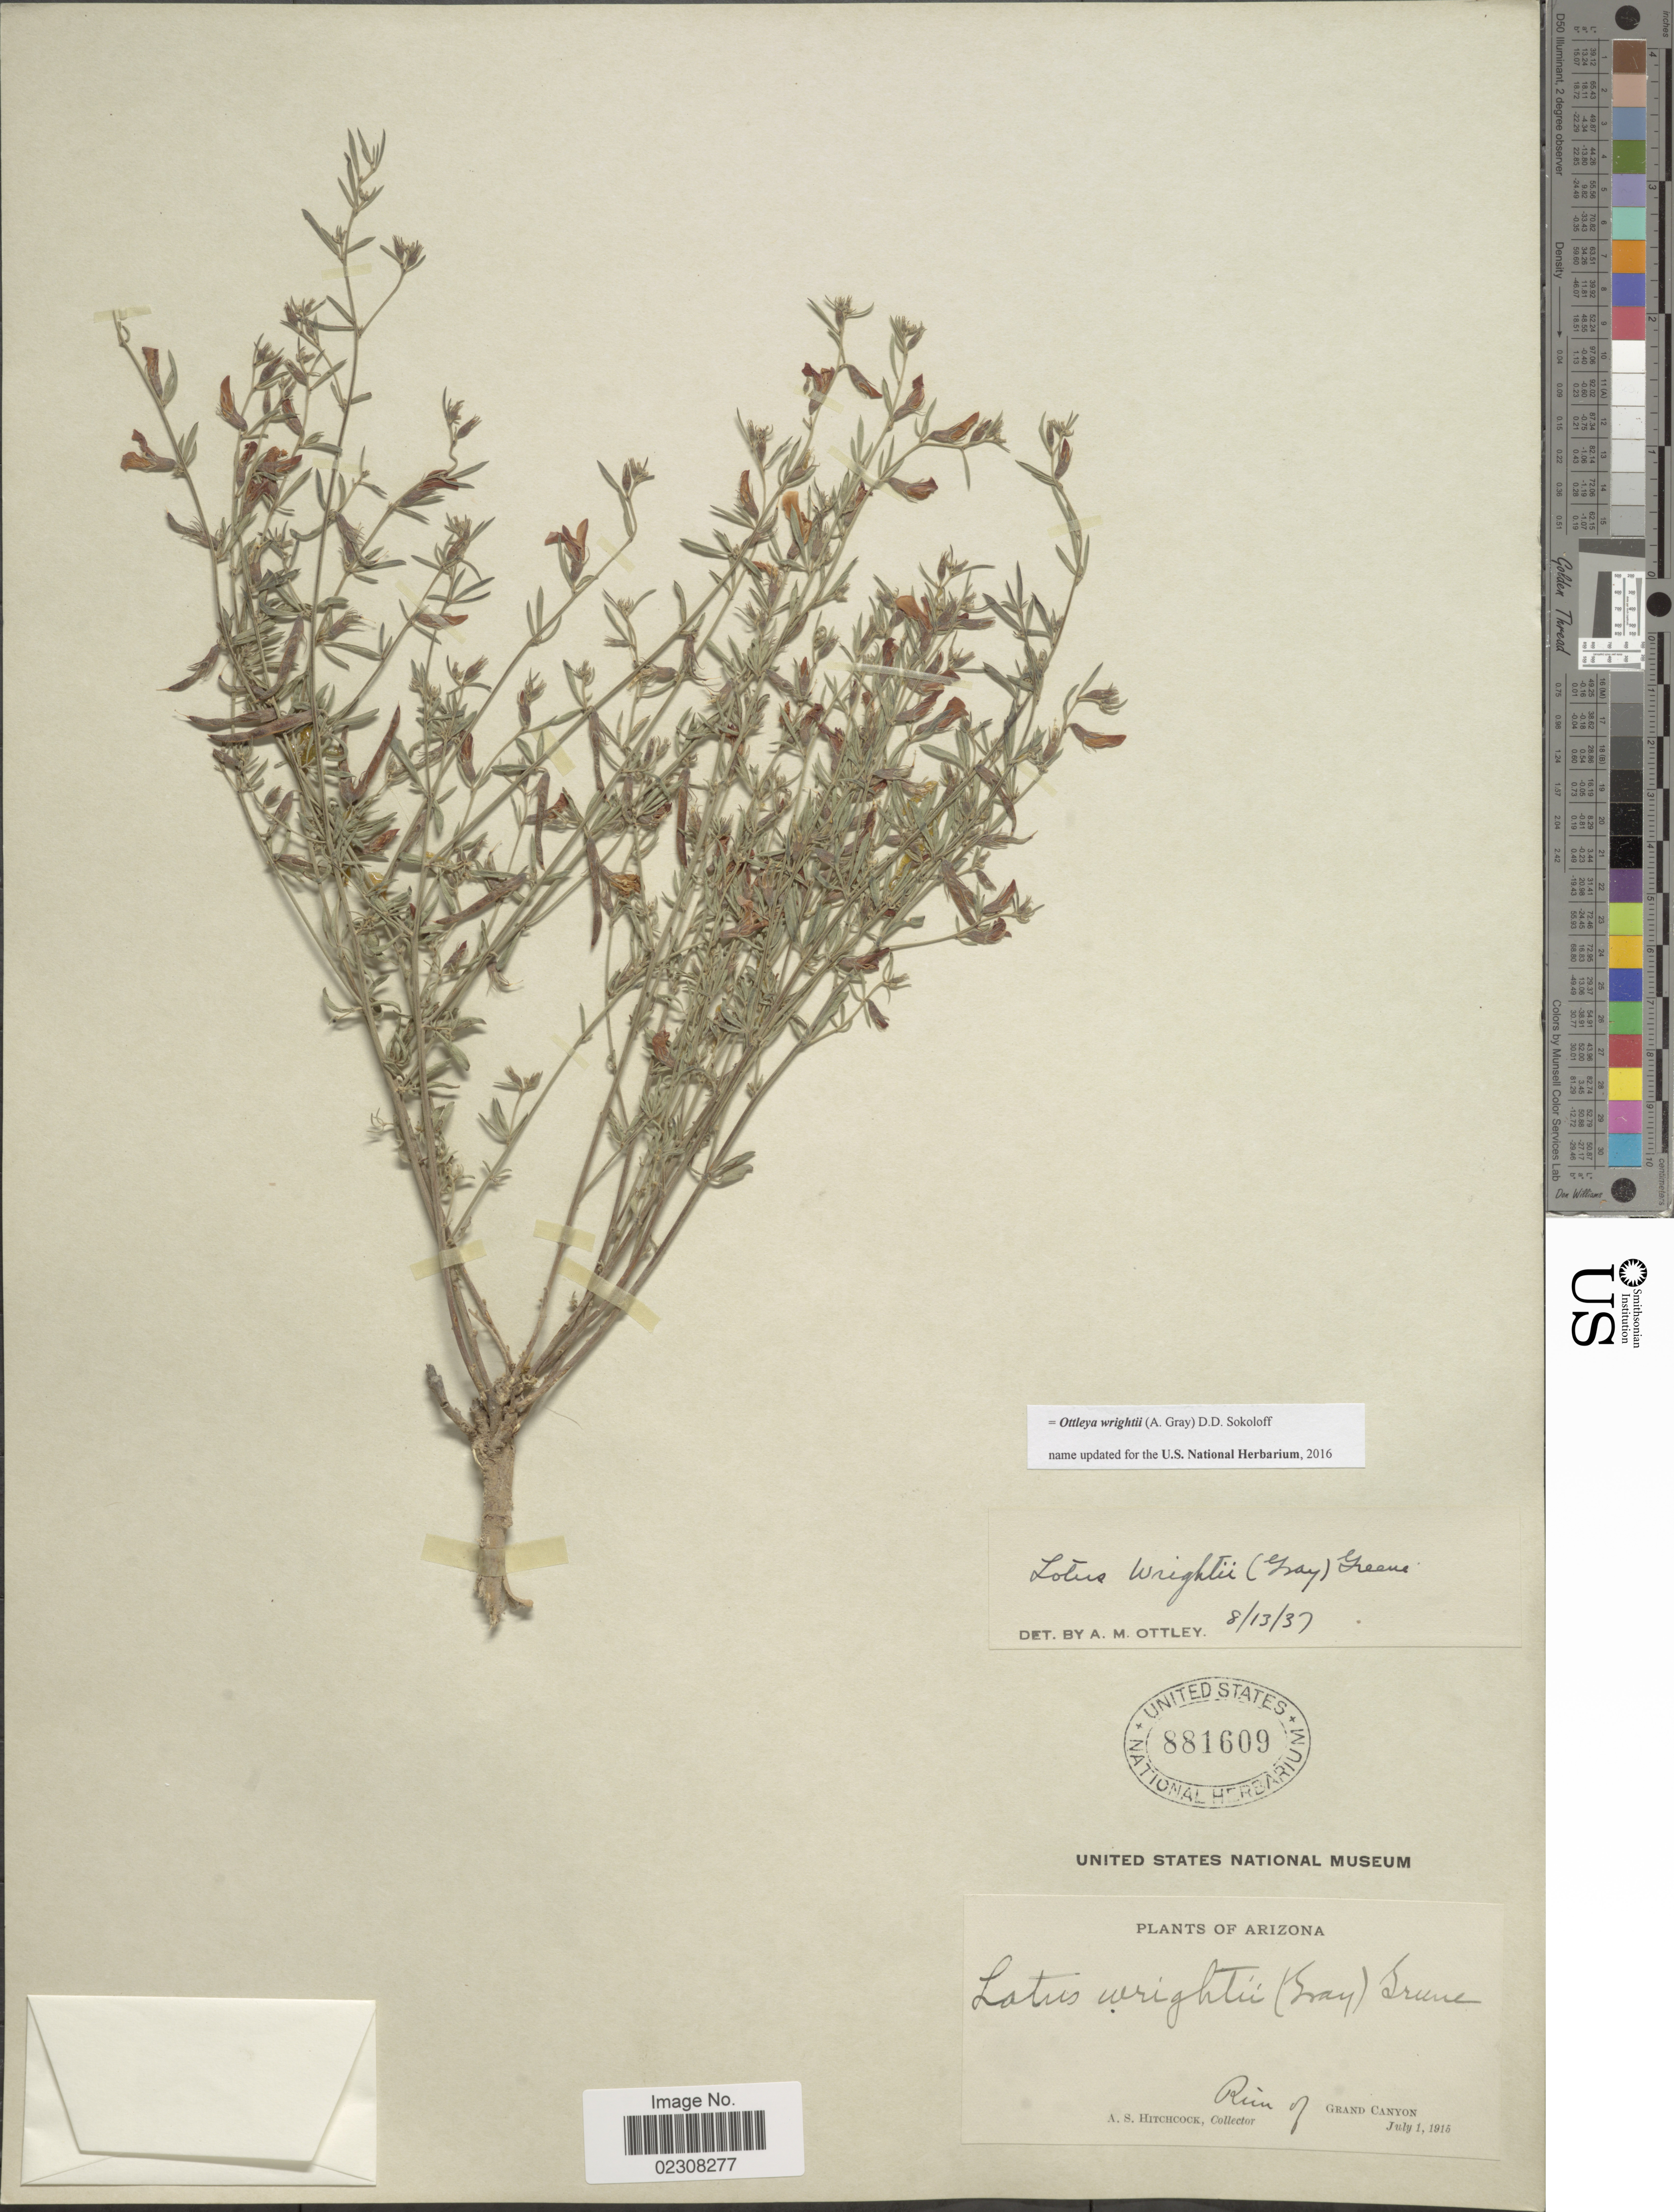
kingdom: Plantae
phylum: Tracheophyta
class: Magnoliopsida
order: Fabales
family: Fabaceae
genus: Ottleya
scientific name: Ottleya wrightii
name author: (A. Gray) D.D. Sokoloff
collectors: A. S. Hitchcock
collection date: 1915-07-01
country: United States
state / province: Arizona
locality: Rim of Grand Canyon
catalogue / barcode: US 881609